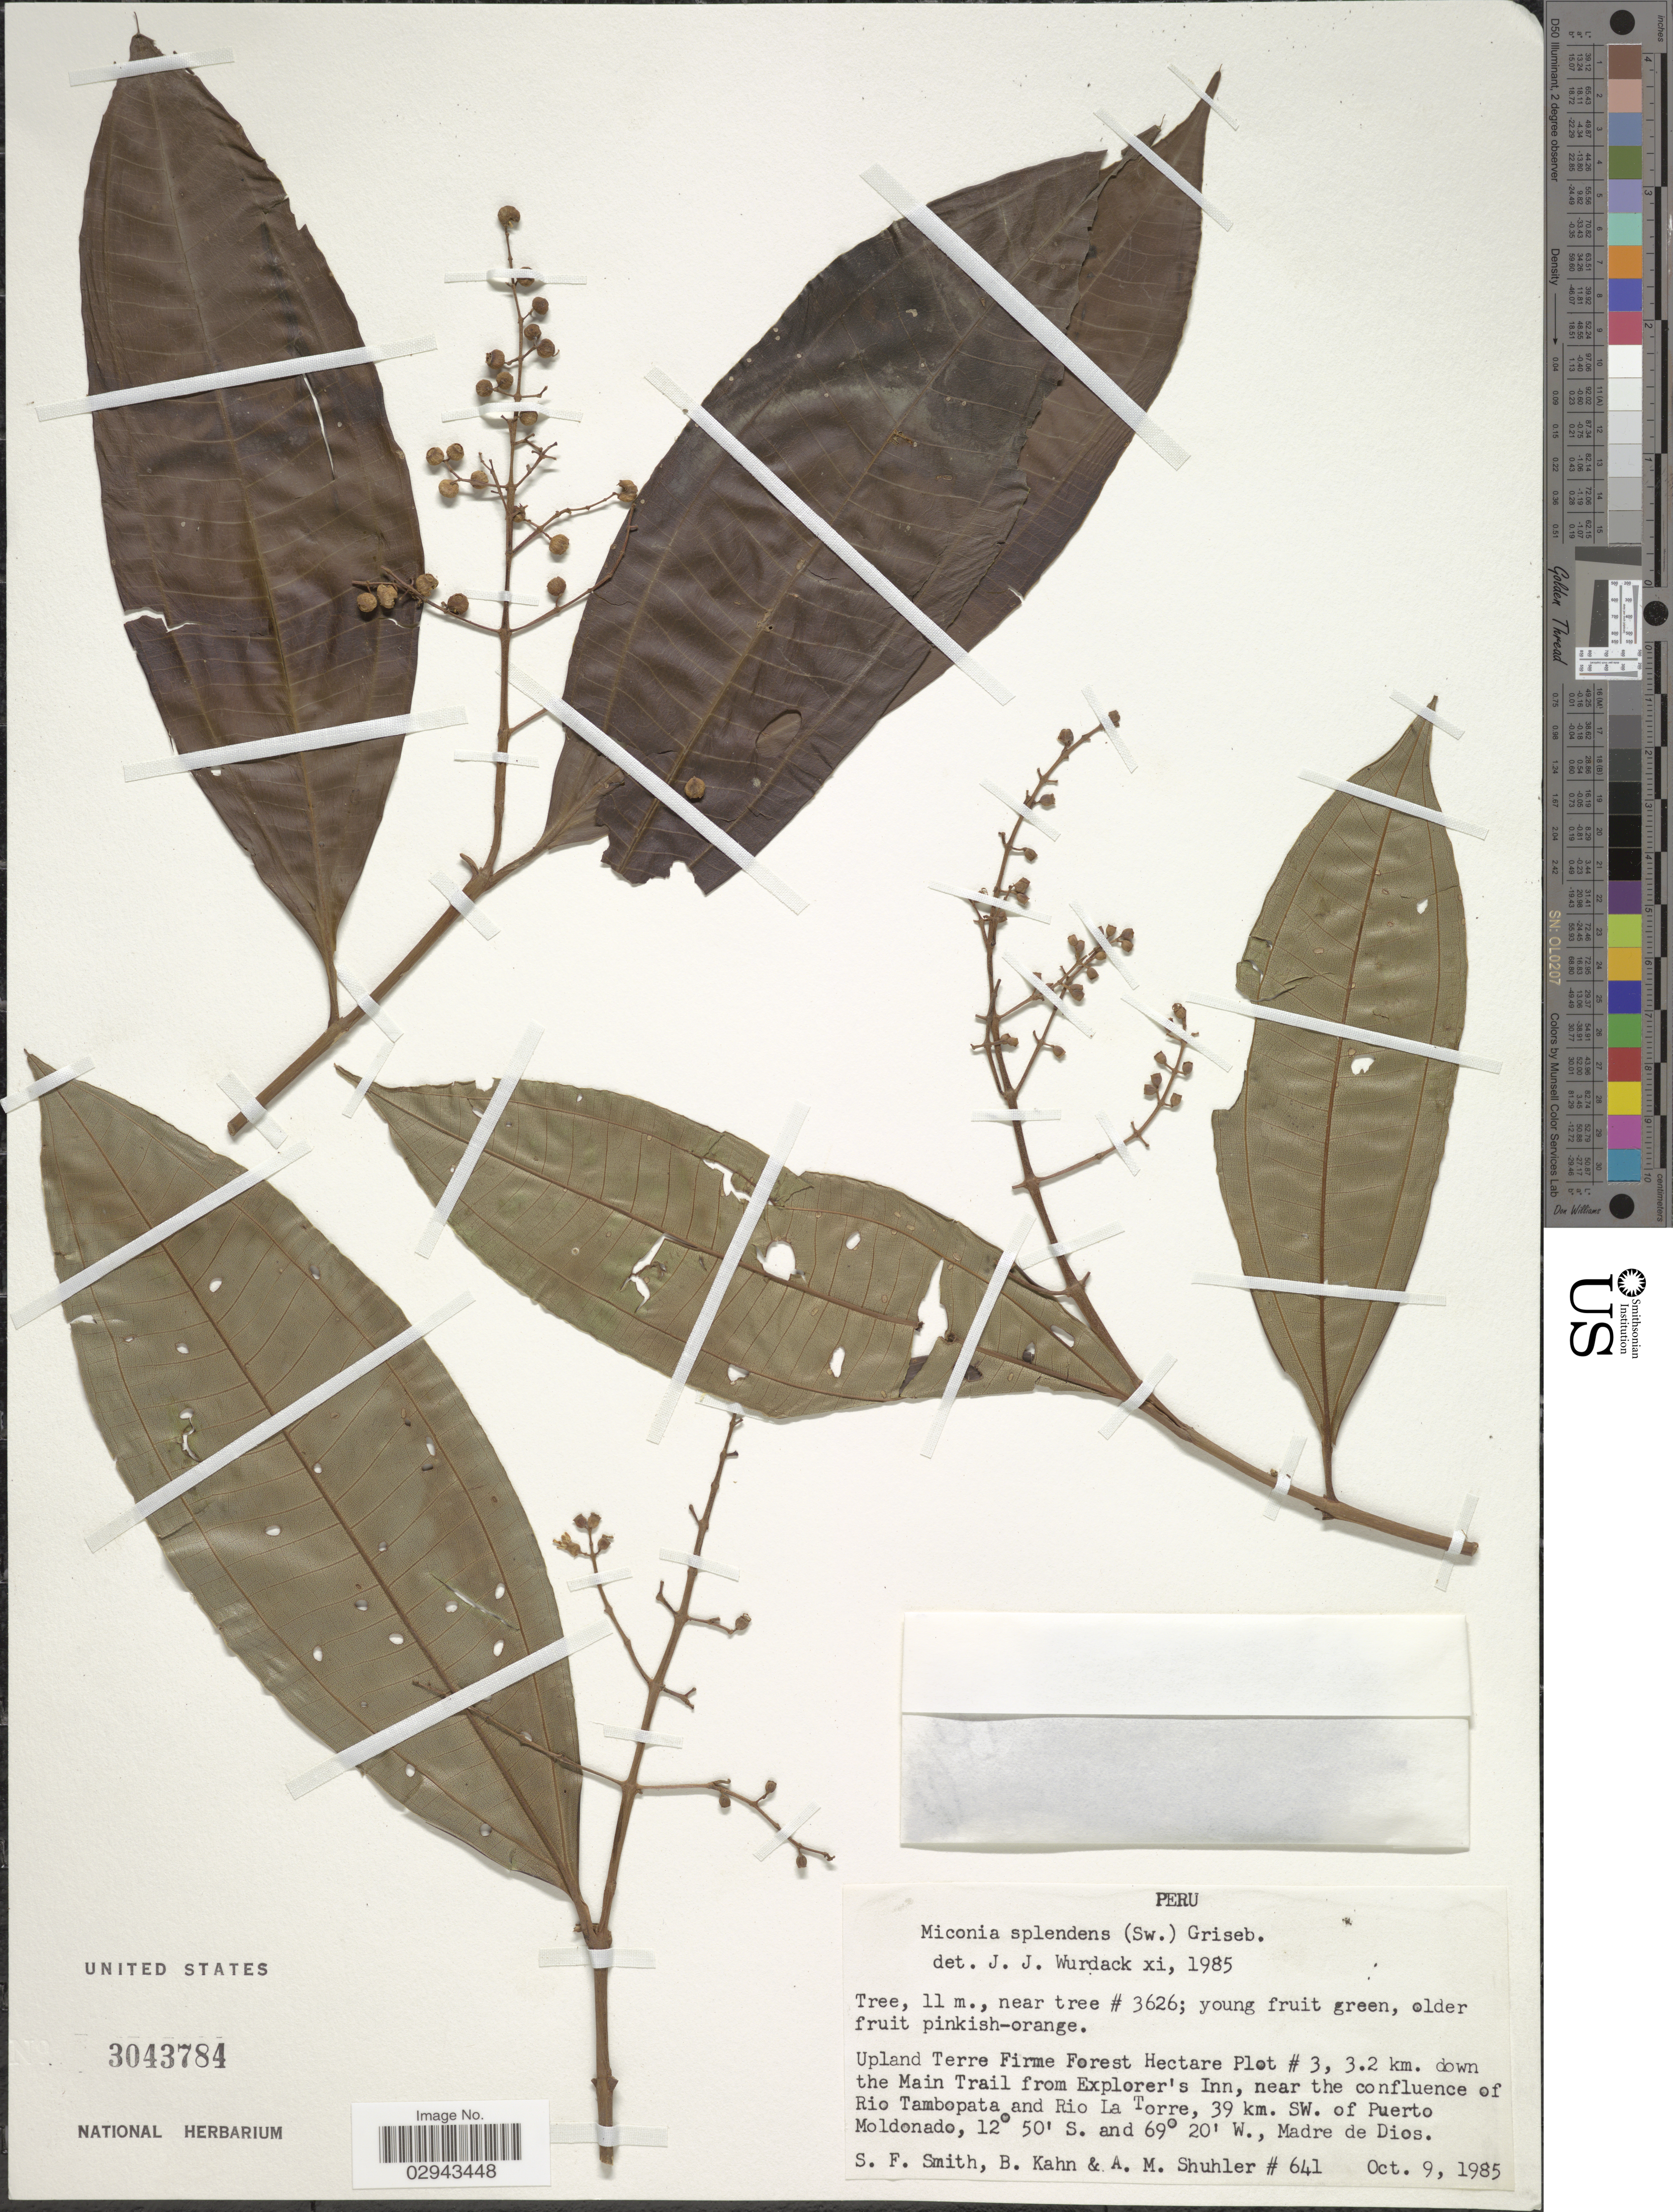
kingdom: Plantae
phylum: Tracheophyta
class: Magnoliopsida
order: Myrtales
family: Melastomataceae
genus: Miconia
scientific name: Miconia splendens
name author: (Sw.) Griseb.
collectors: S.F. Smith, B. Kahn & A. Shuhler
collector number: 641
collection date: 1985-10-09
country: Peru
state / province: Madre de Dios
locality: Upland Terre Firme Forest Hectare Plot # 3, 3.2 km. down the Main Trail from Explorer's Inn, near the confluence of Rio Tambopata and Rio La Torre, 39 km. SW. of Puerto Moldonado.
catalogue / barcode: US 3043784